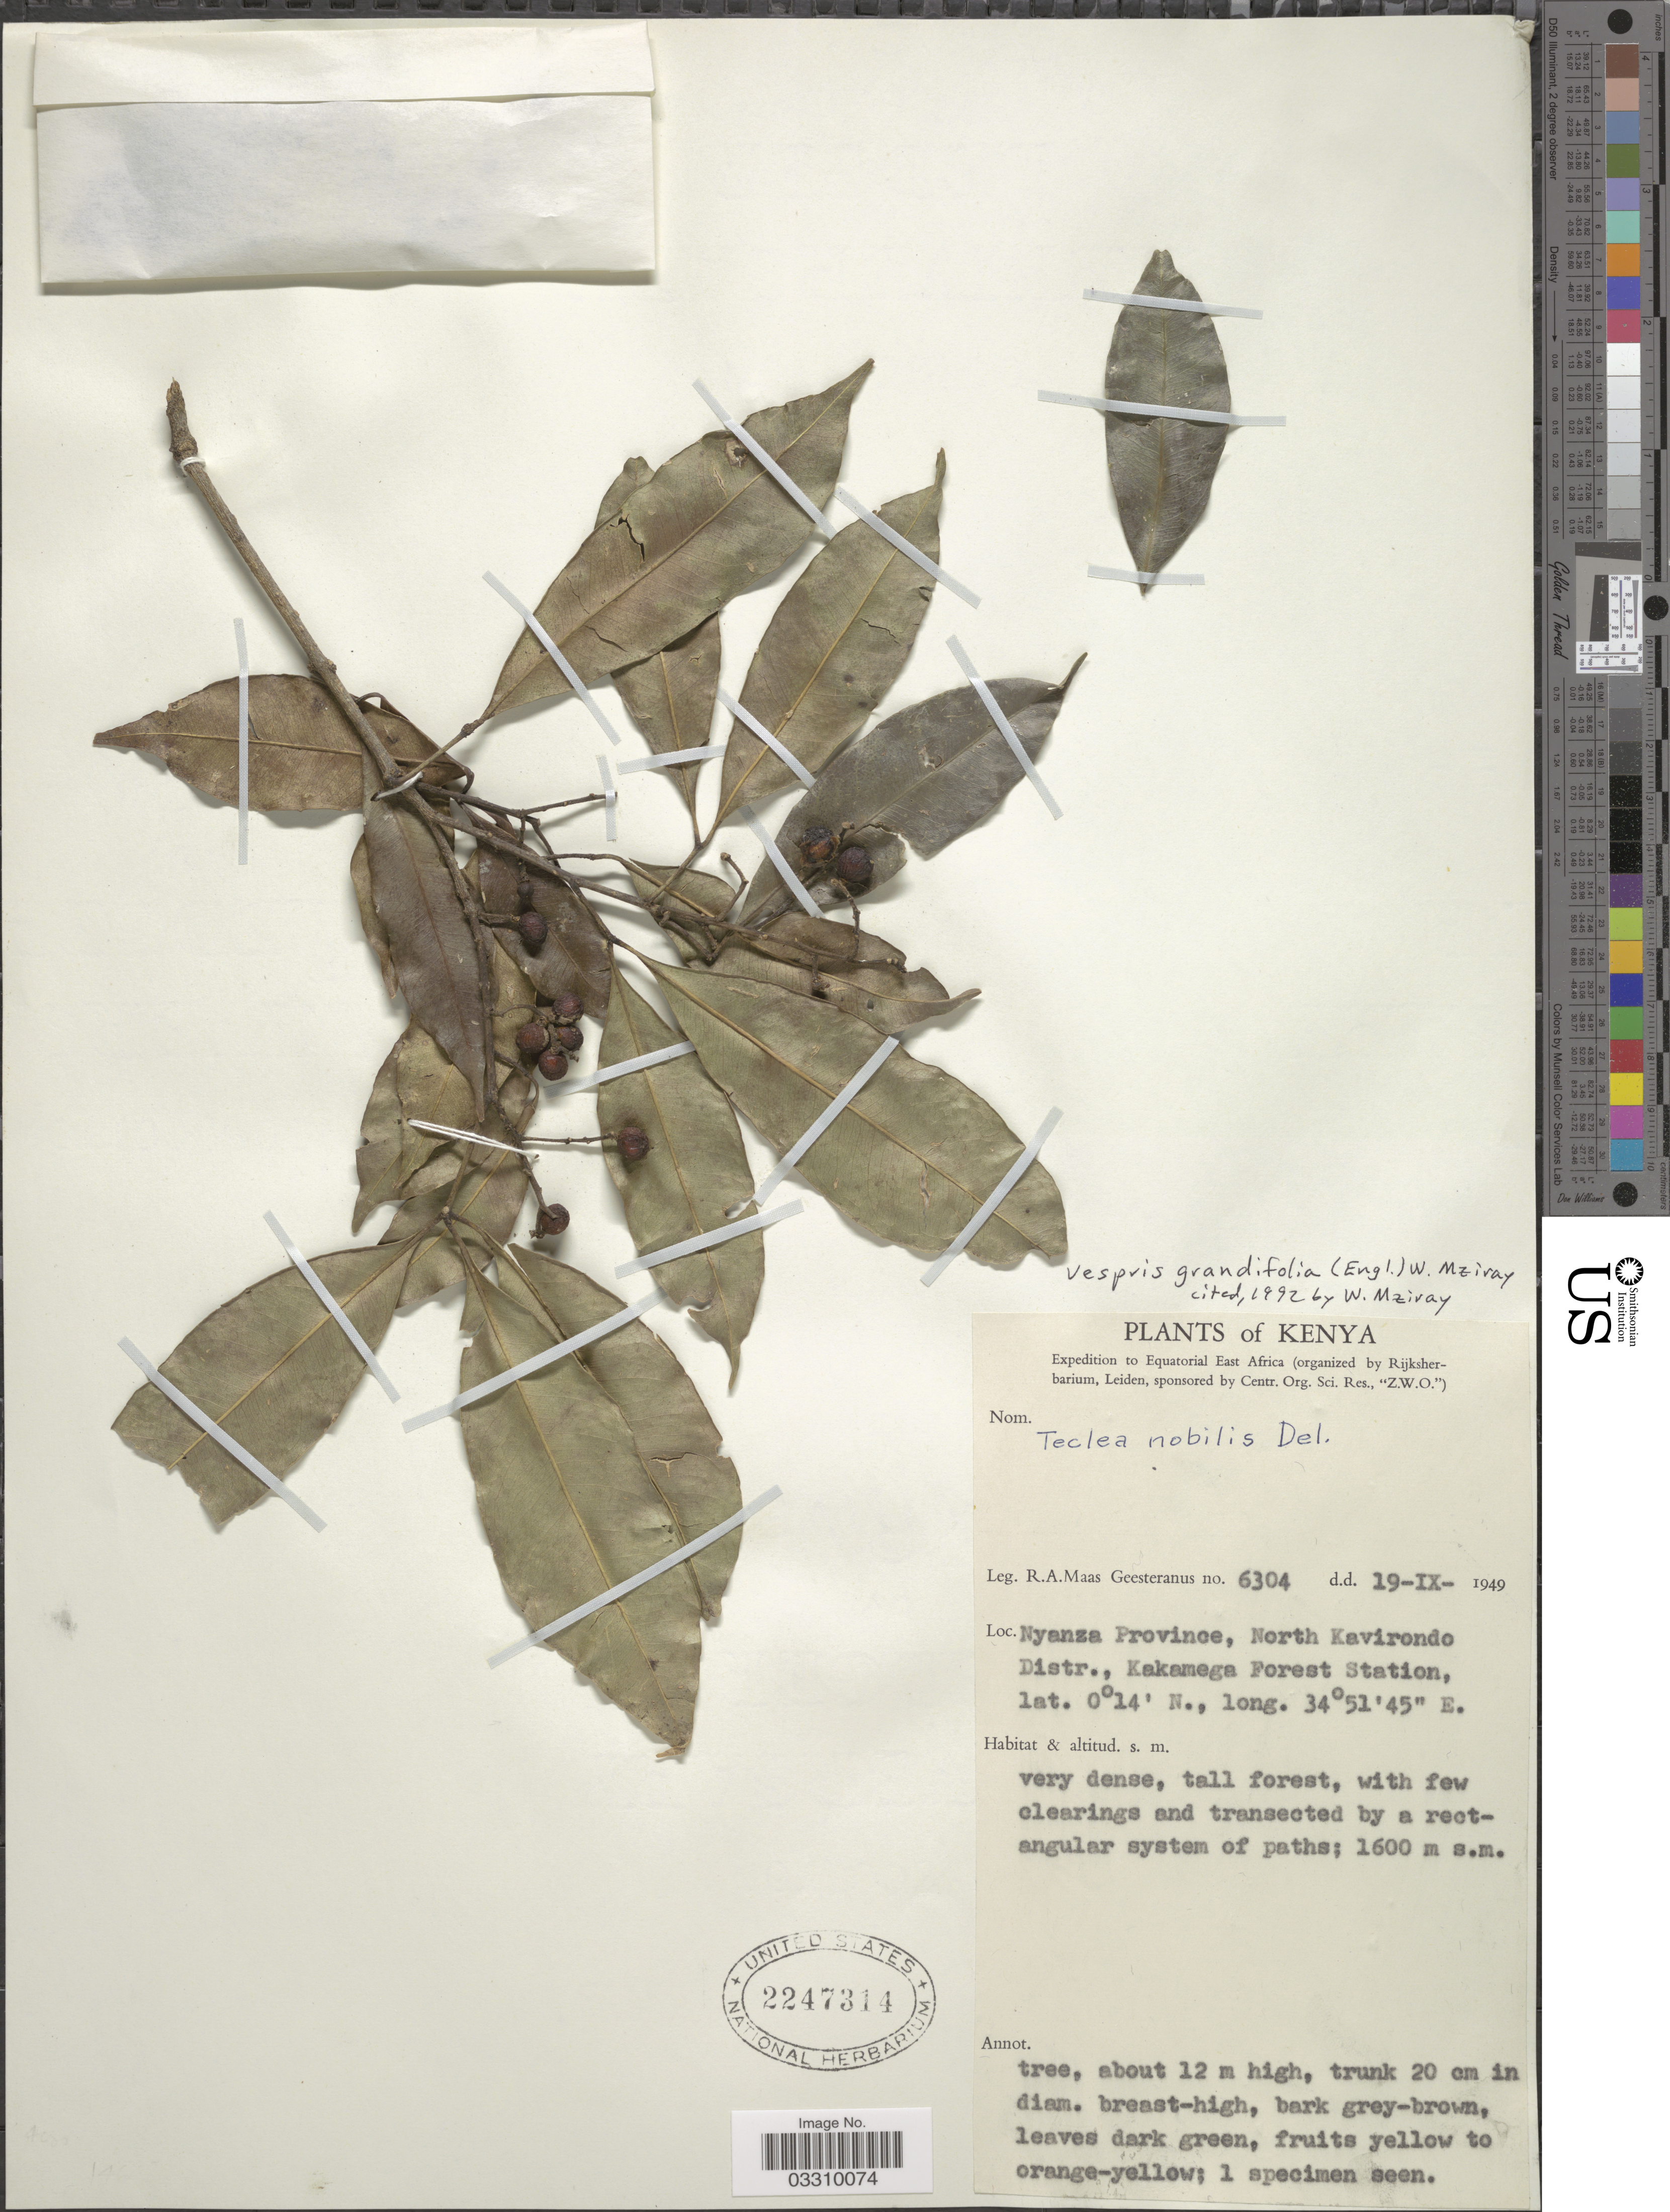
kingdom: Plantae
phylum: Tracheophyta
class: Magnoliopsida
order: Sapindales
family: Rutaceae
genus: Vepris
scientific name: Vepris grandifolia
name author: (Engl.) Mziray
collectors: R. A. Maas Geesteranus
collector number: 6304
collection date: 1949-09-19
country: Kenya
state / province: Homa Bay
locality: Nyanza Province, North Kavirondo Distr., Kakamega Forest Station.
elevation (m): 1600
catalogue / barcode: US 2247314